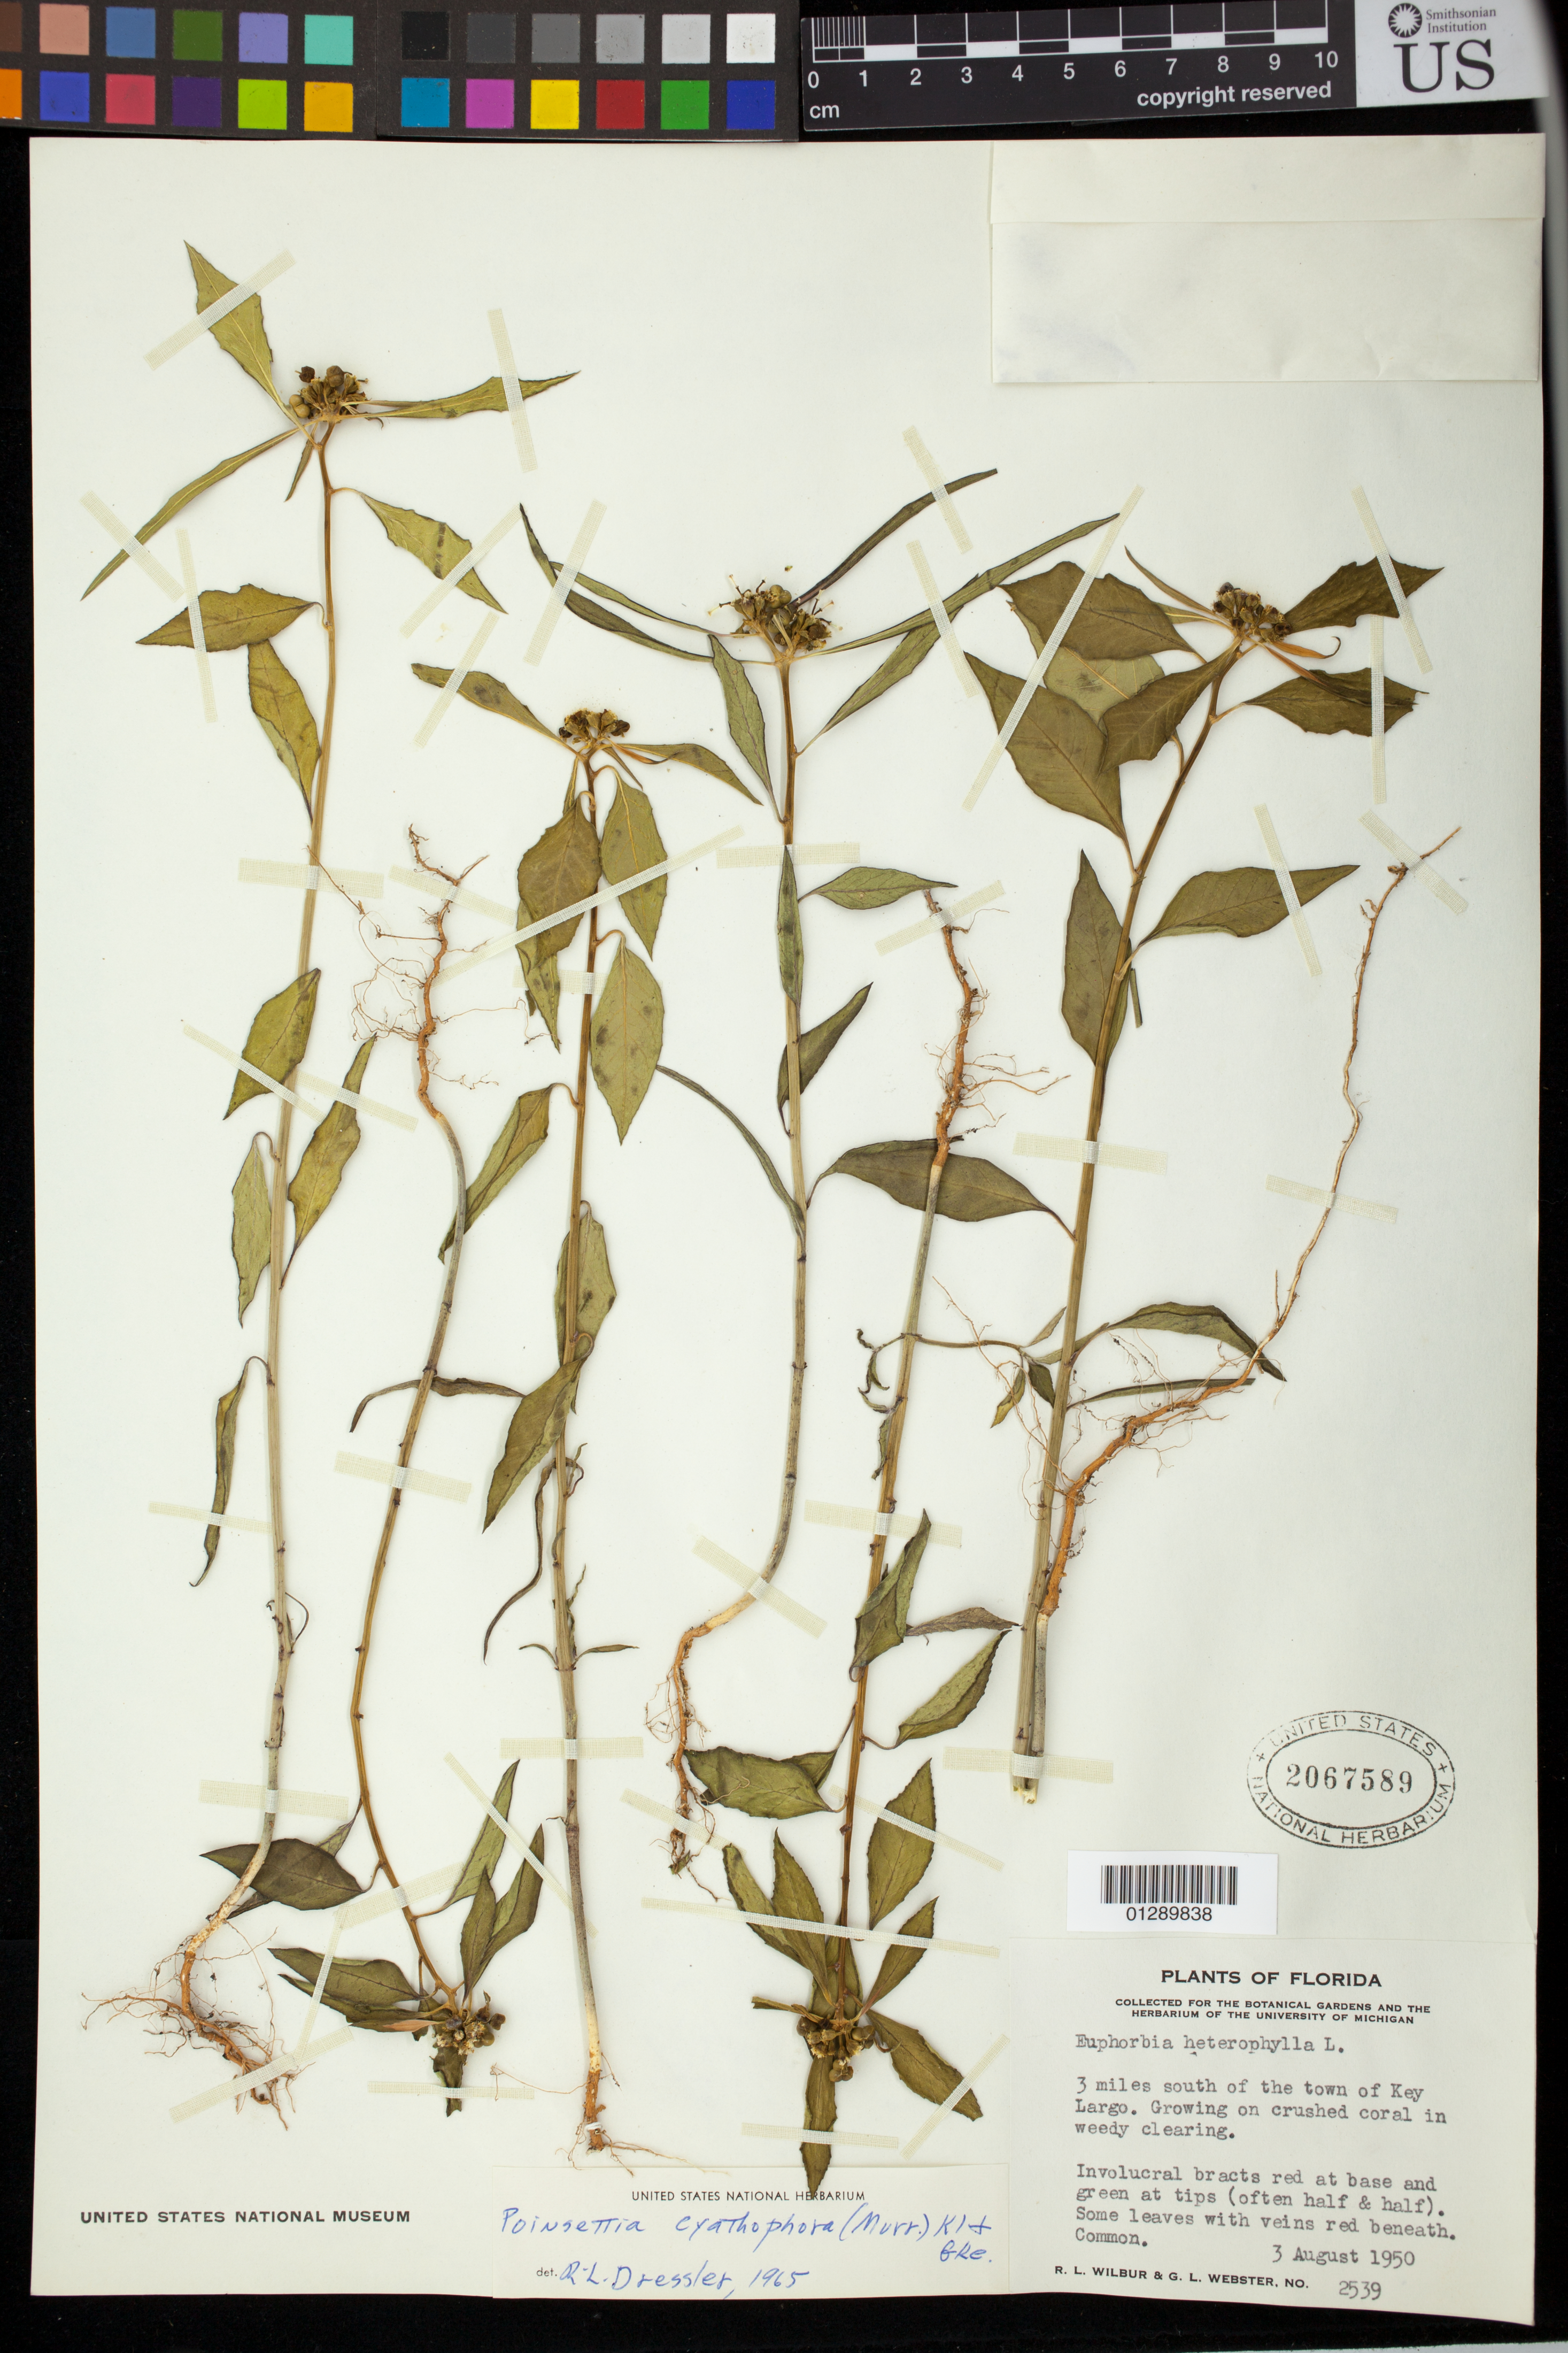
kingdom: Plantae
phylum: Tracheophyta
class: Magnoliopsida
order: Malpighiales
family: Euphorbiaceae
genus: Euphorbia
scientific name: Euphorbia heterophylla var. cyathophora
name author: (Murr.) Griseb.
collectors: R. L. Wilbur & G. L. Webster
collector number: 2539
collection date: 1950-08-03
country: United States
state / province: Florida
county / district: Monroe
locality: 3 miles south of the town of Key Largo.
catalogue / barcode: US 2067589